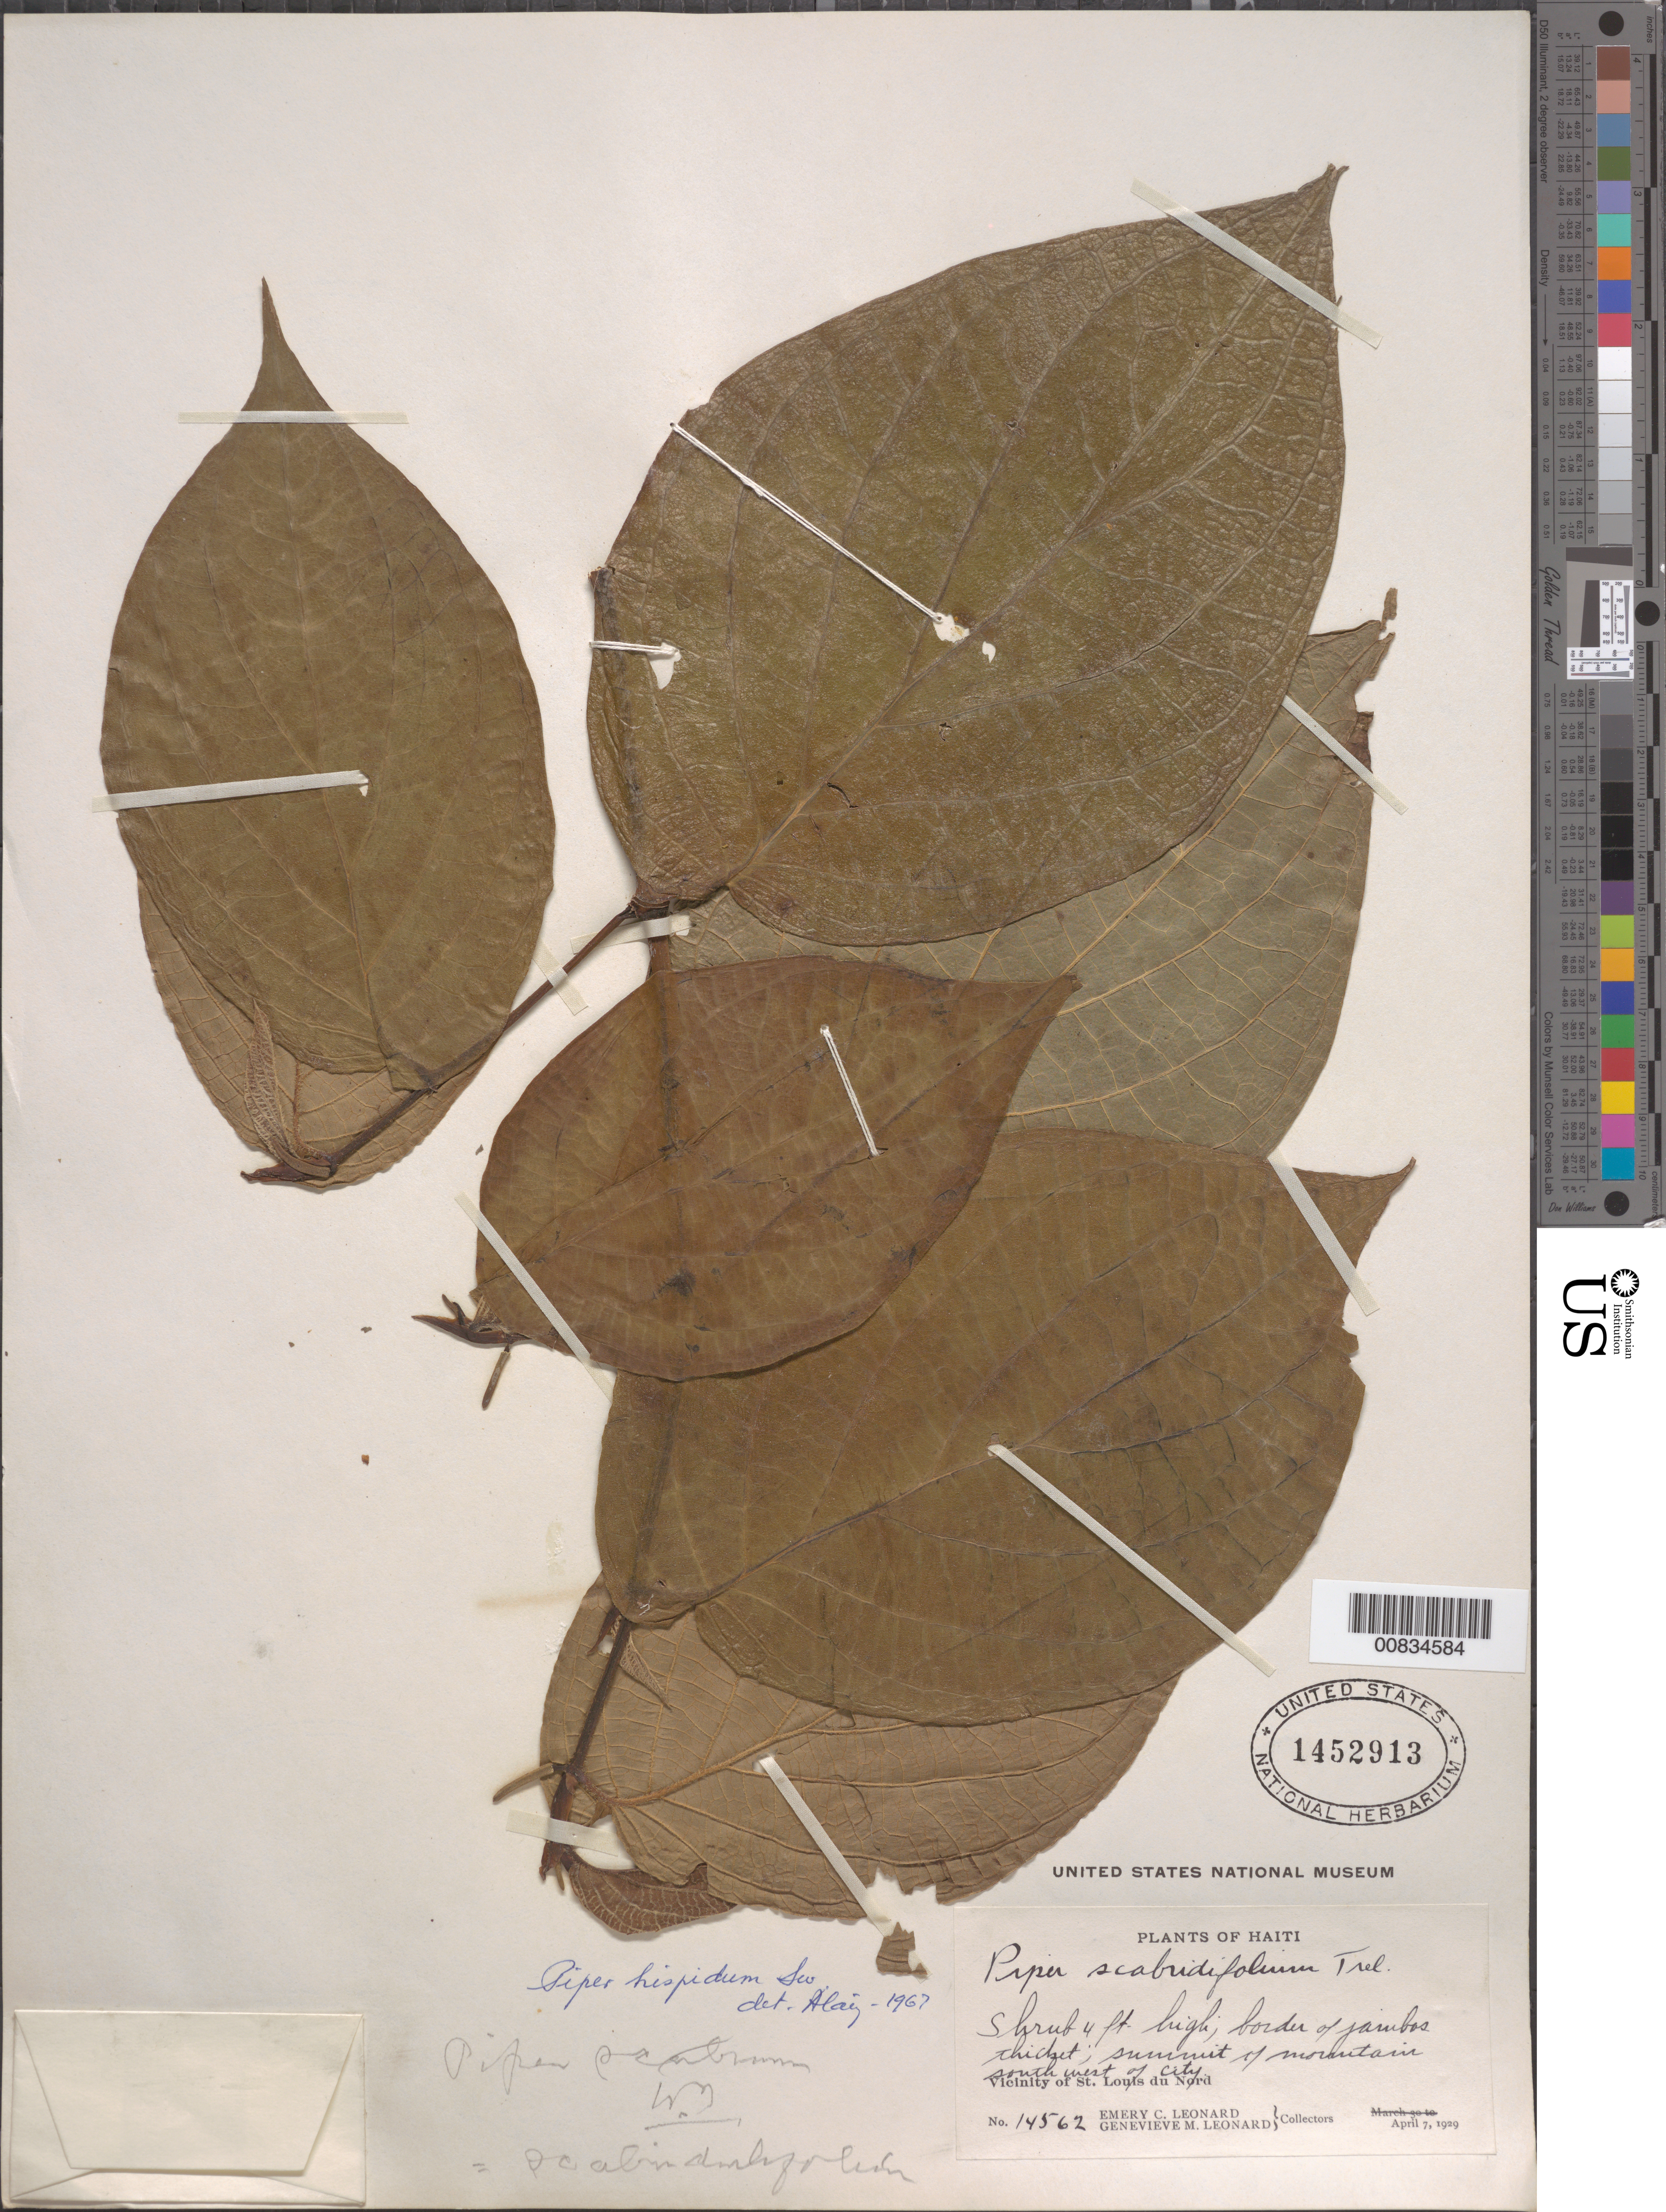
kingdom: Plantae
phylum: Tracheophyta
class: Magnoliopsida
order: Piperales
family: Piperaceae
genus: Piper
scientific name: Piper hispidum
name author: Sw.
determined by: Liogier, Alain H.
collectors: E. C. Leonard & G. M. Leonard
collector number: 14562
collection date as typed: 07 Apr 1929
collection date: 1929-04-07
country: Haiti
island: Hispaniola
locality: Vicinity of St. Louis du Nord. Border of jambos thicket; summit of mountain southwest of city.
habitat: Border of jambos thicket.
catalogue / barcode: US 1452913